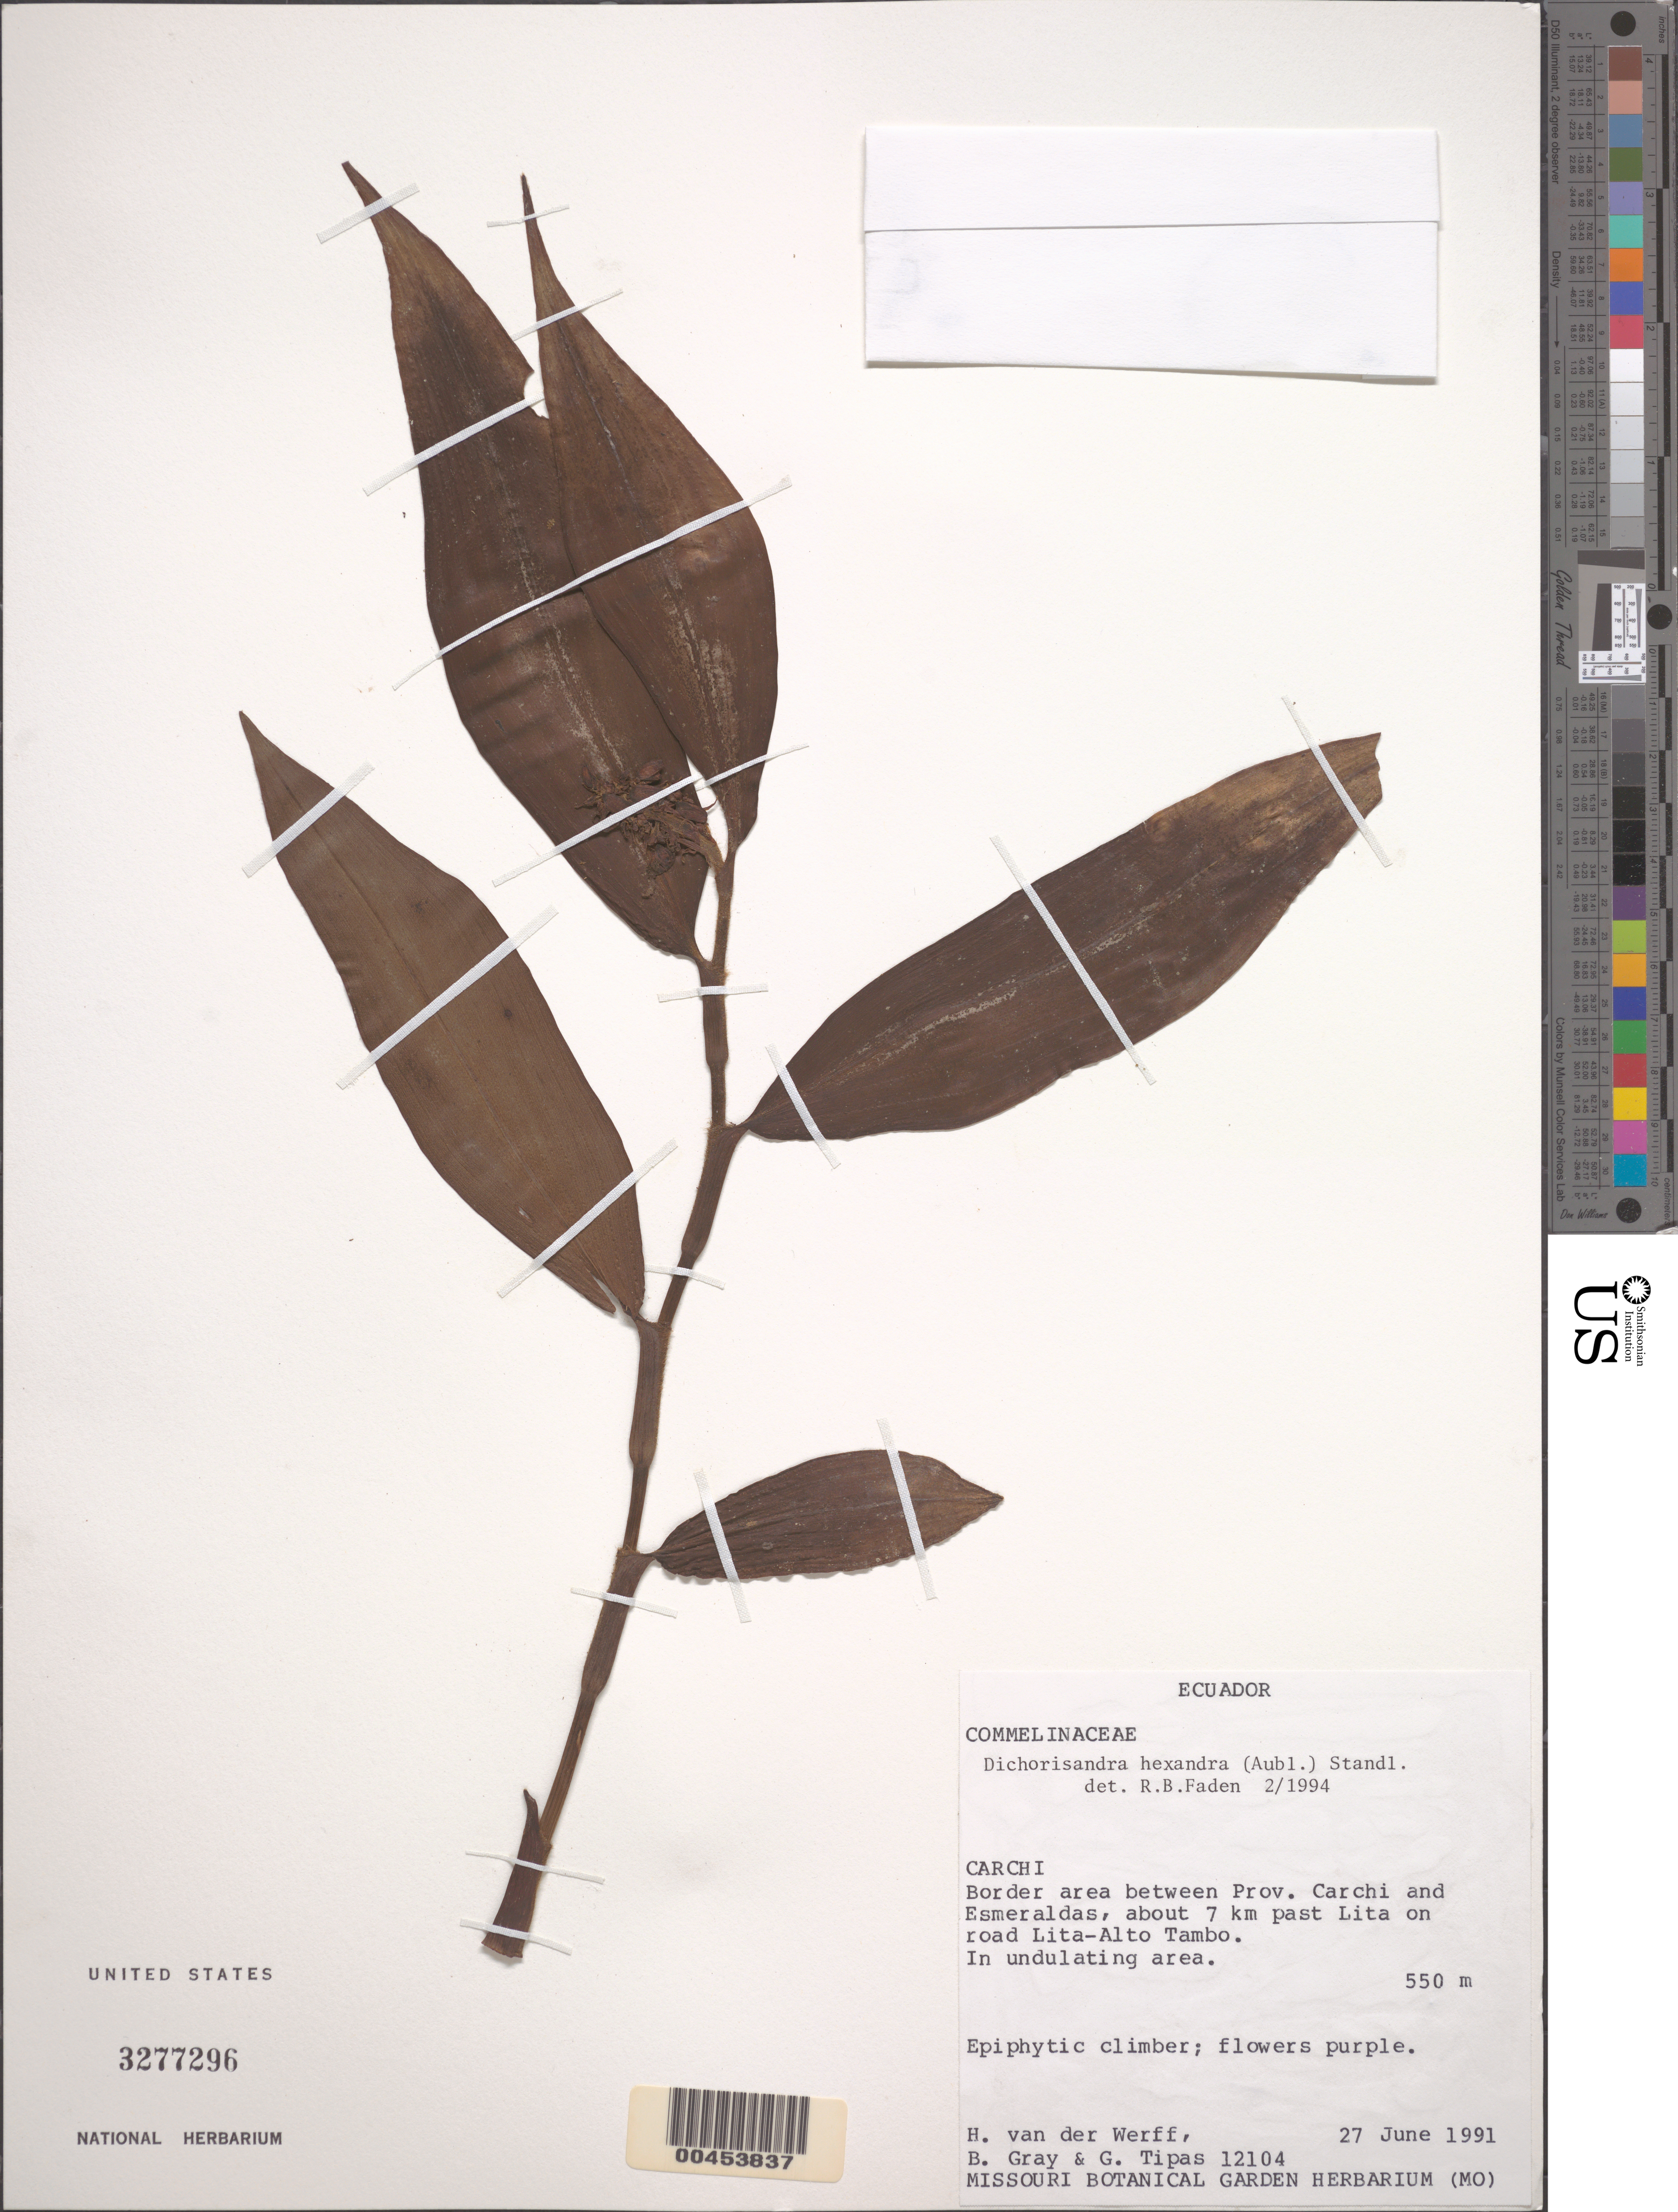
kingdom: Plantae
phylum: Tracheophyta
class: Liliopsida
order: Commelinales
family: Commelinaceae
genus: Dichorisandra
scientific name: Dichorisandra hexandra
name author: (Aubl.) Standl.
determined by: Faden, Robert B., (US), Smithsonian Institution - National Museum of Natural History (UNITED STATES)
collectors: H. van der Werff, B. Gray & G. Tipas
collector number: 12104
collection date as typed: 27 Jun 1991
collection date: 1991-06-27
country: Ecuador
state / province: Carchi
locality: Between Prov. Carchi and Esmeraldas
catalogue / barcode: US 3277296